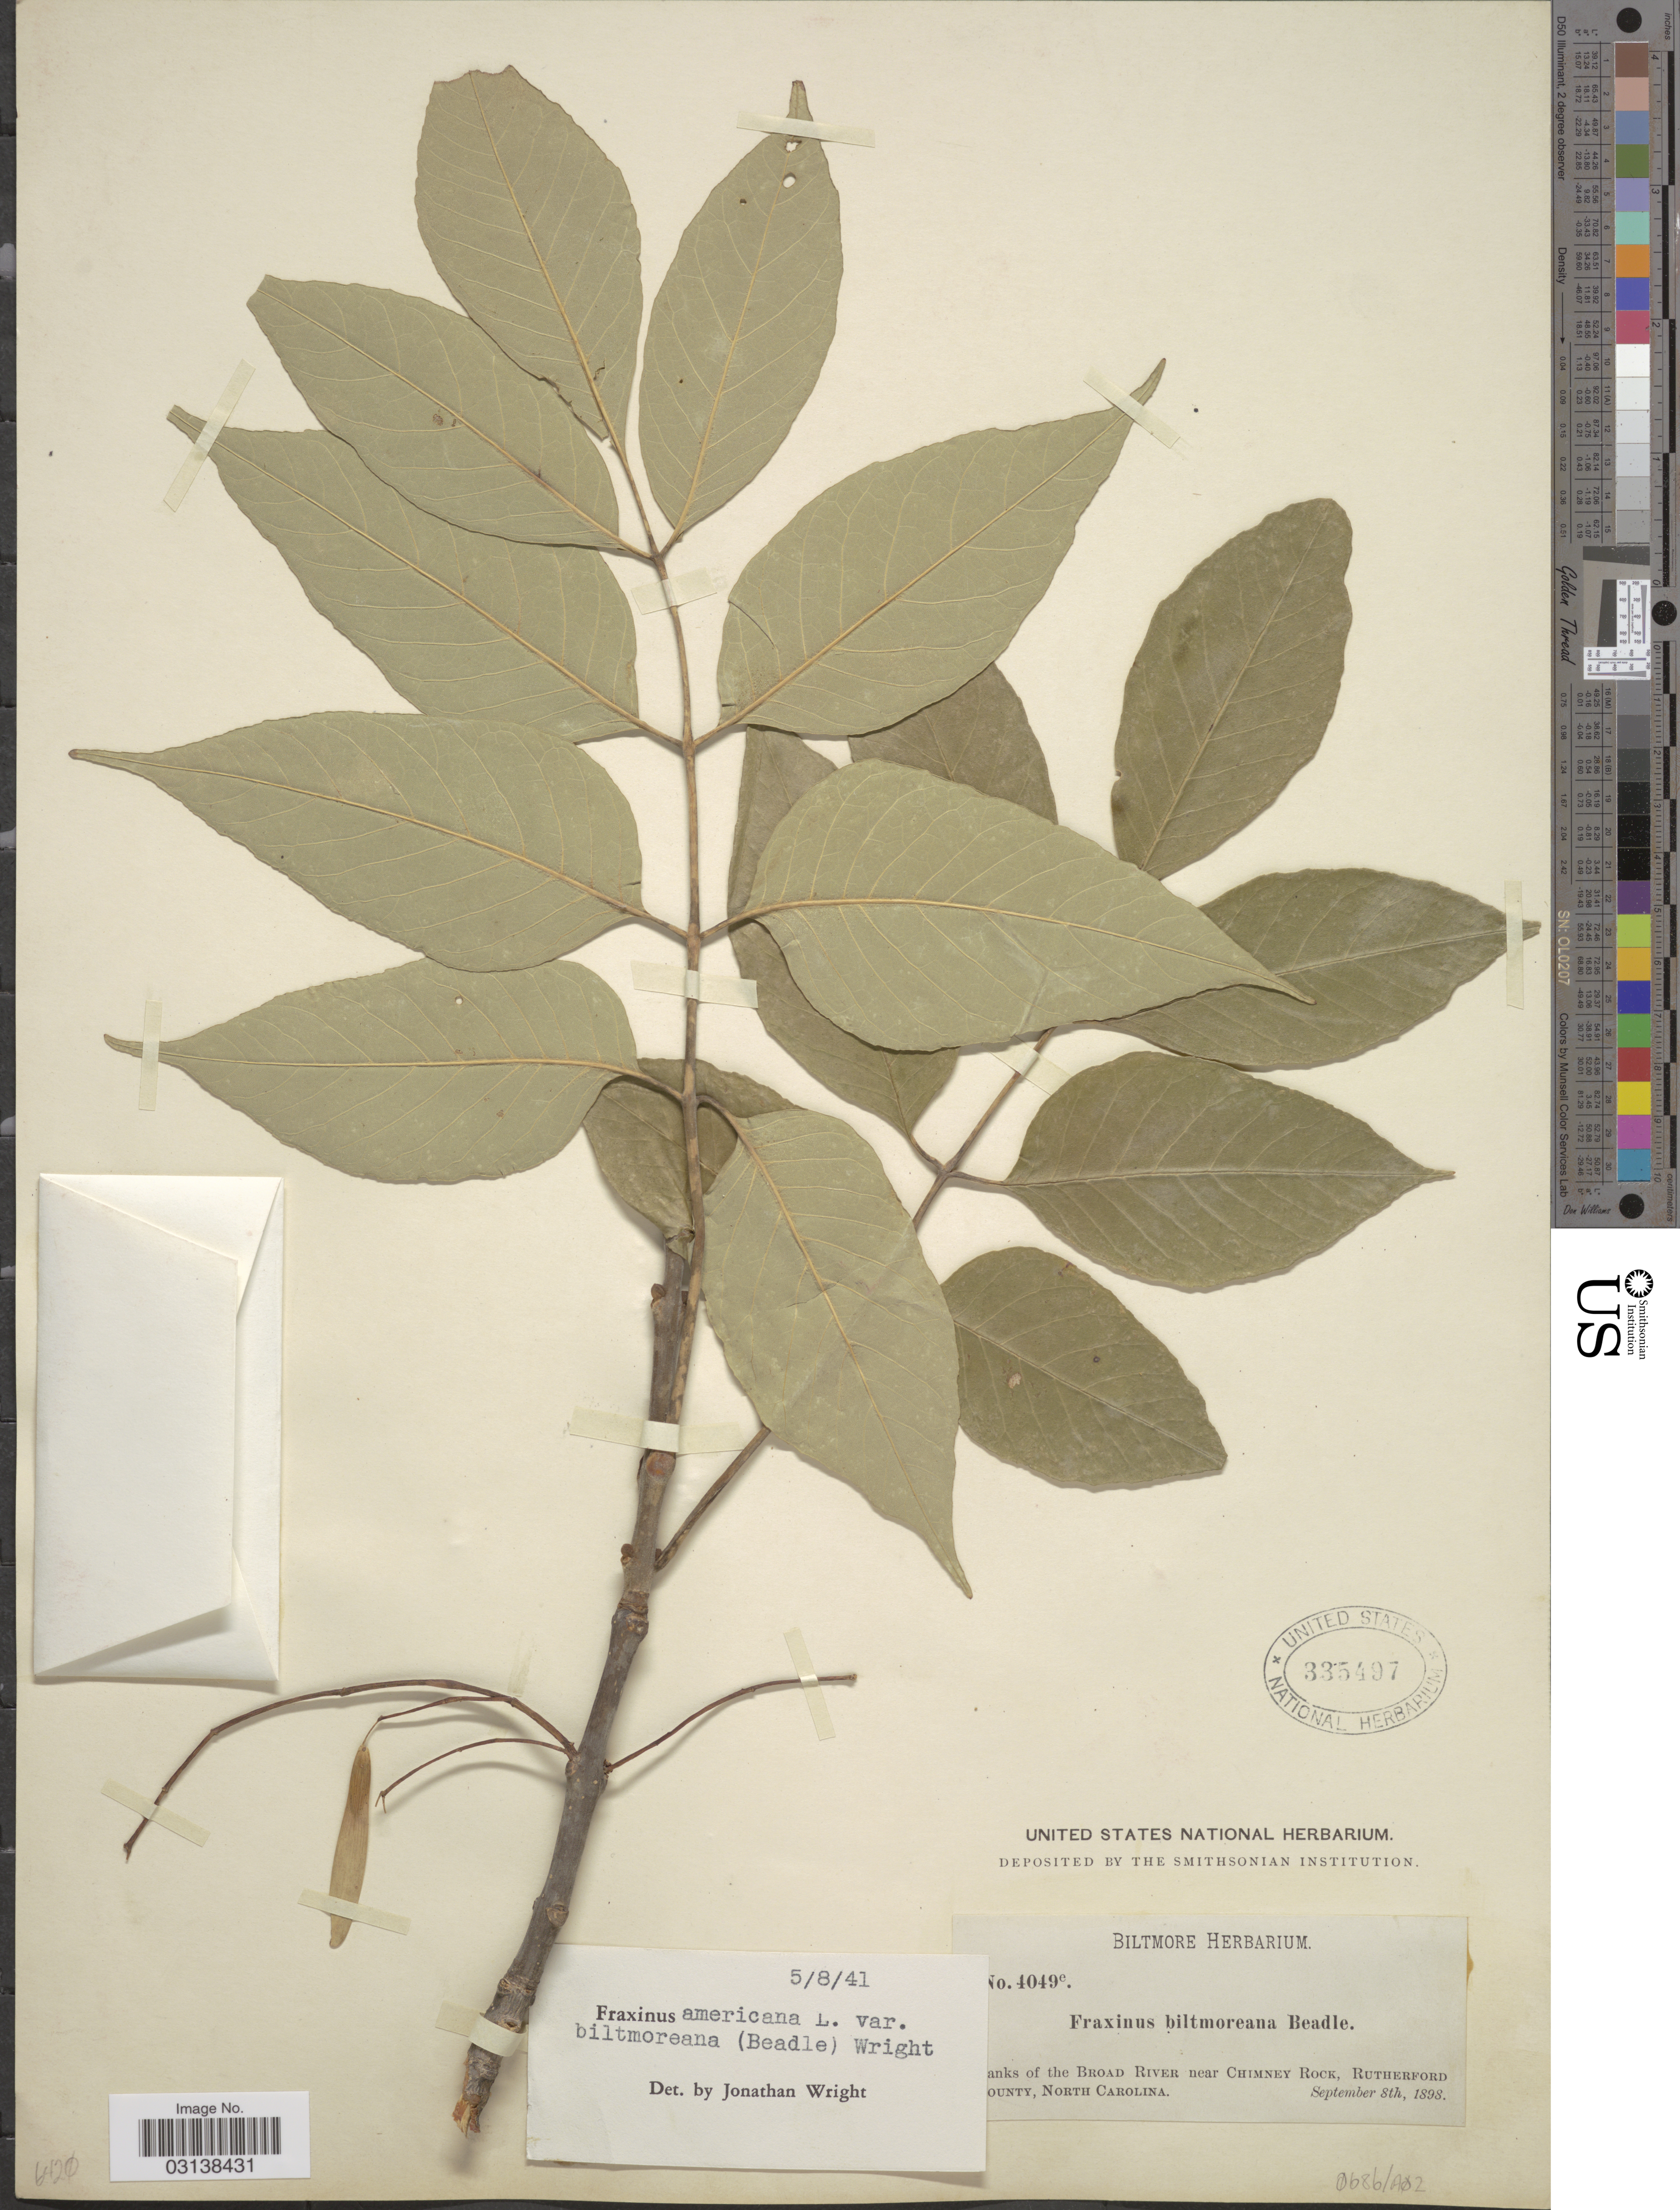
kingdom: Plantae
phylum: Tracheophyta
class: Magnoliopsida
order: Lamiales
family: Oleaceae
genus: Fraxinus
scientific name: Fraxinus americana var. biltmoreana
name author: (Beadle) J.W. Wright ex Fernald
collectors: ex herb. Biltmore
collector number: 4049e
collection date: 1898-09-08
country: United States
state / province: North Carolina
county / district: Rutherford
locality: Banks of the Broad River near Chimney Rock.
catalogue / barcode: US 335497